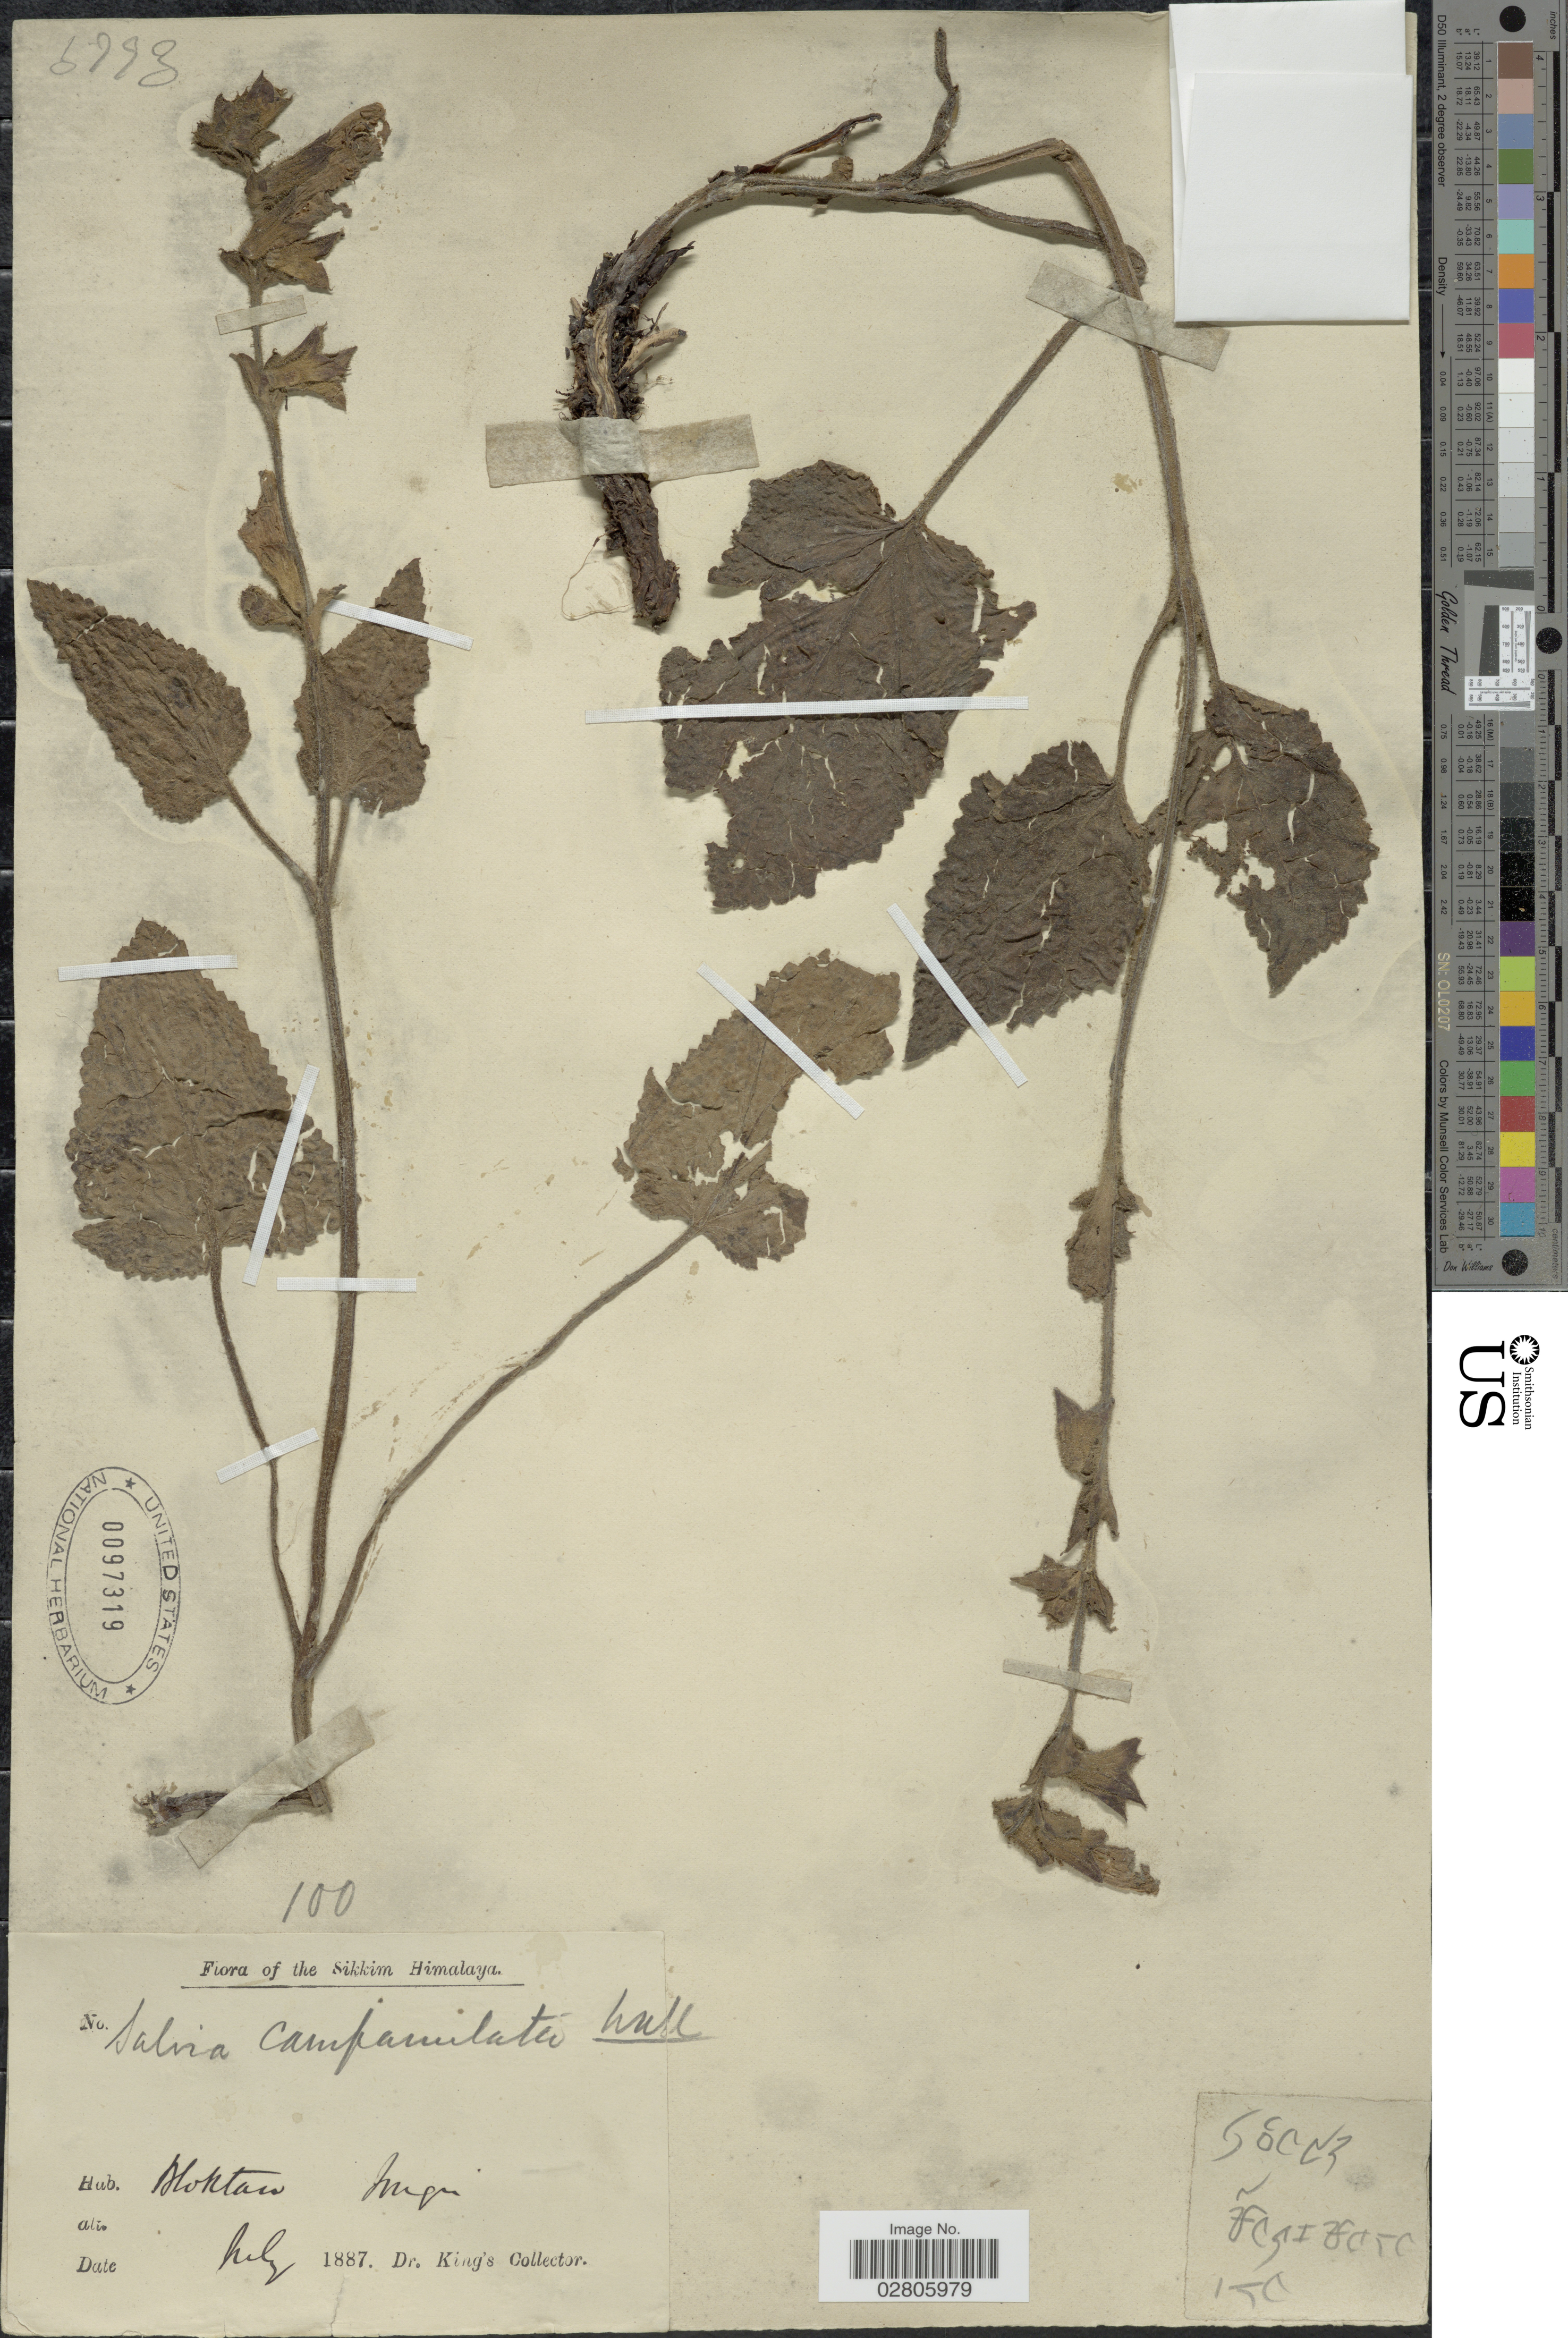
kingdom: Plantae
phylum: Tracheophyta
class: Magnoliopsida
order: Lamiales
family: Lamiaceae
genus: Salvia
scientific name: Salvia campanulata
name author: Wall. ex Benth.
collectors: Dr. King's collector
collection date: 1887-07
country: India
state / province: Sikkim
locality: Sikkim Himalaya, Bloktan Imqui [interpreted]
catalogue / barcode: US 97319